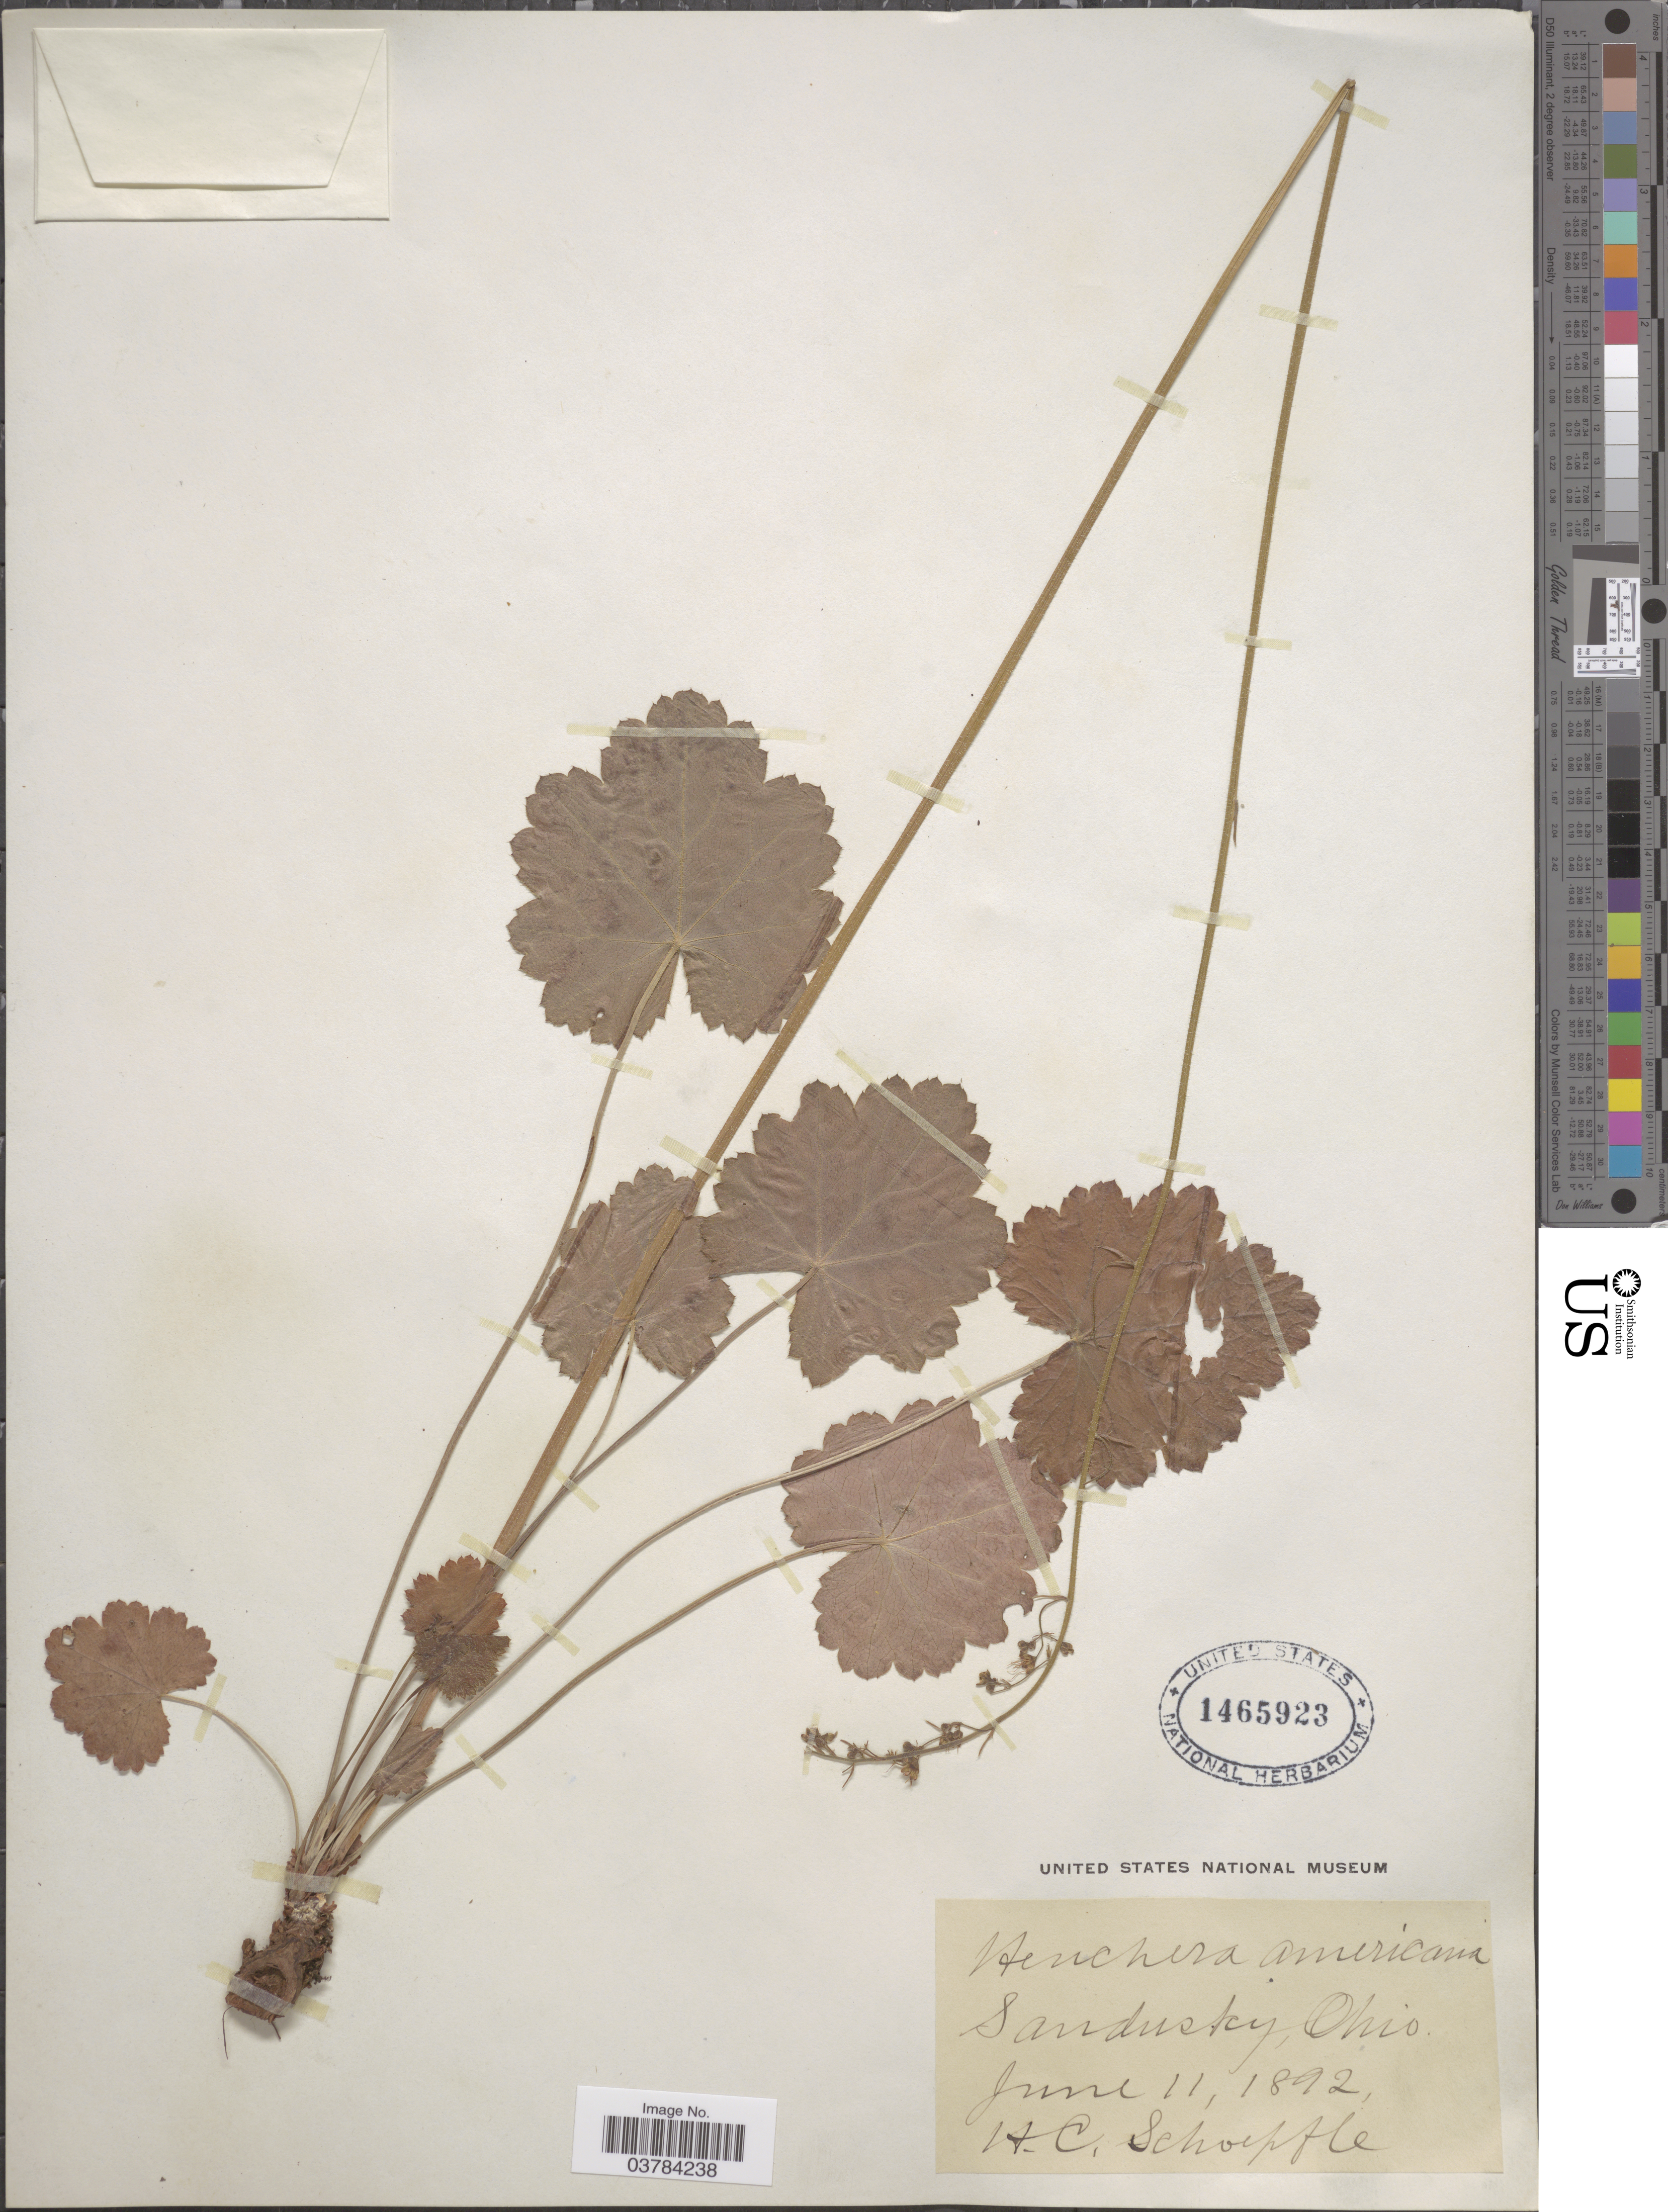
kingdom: Plantae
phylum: Tracheophyta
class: Magnoliopsida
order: Saxifragales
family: Saxifragaceae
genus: Heuchera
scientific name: Heuchera americana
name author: L.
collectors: H. Schoepfle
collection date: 1892-06-11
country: United States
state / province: Ohio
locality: Sandusky.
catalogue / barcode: US 1465923